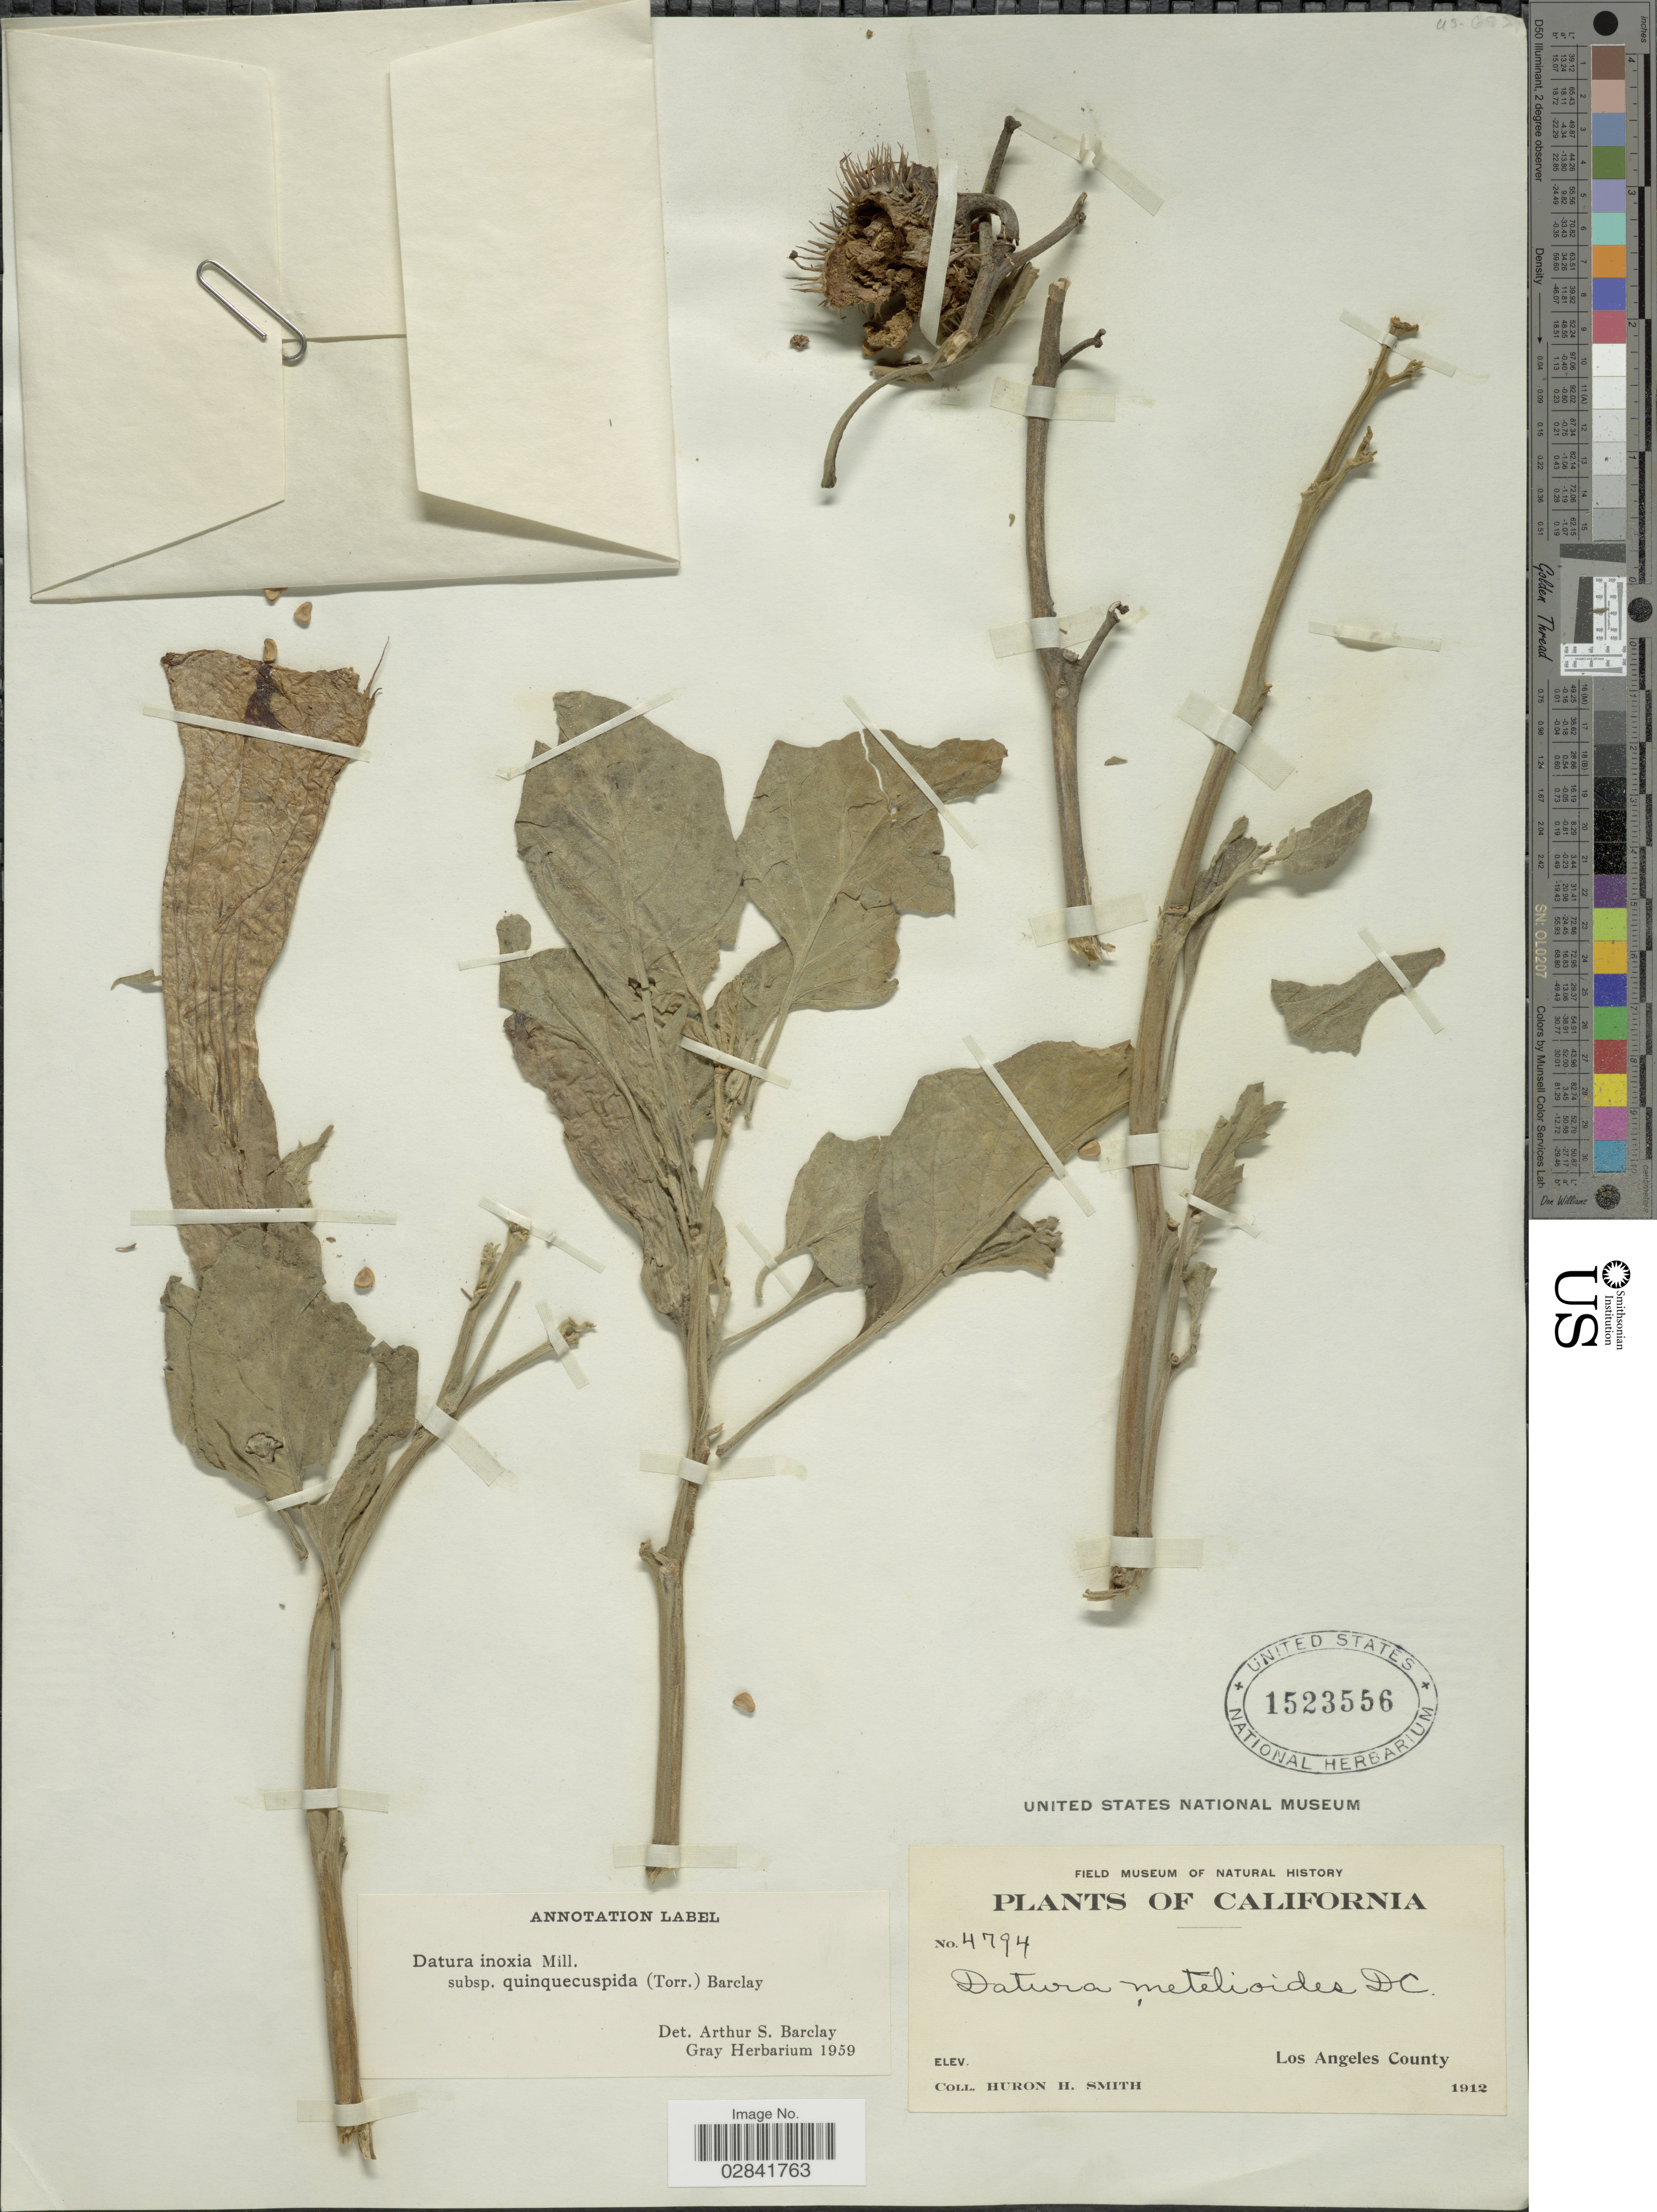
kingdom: Plantae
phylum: Tracheophyta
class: Magnoliopsida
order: Solanales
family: Solanaceae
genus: Datura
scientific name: Datura innoxia subsp. quinquecuspidata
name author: (Torr.) A.S. Barclay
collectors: Huron H. Smith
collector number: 4794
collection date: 1912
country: United States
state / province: California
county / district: Los Angeles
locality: Los Angeles County.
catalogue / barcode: US 1523556